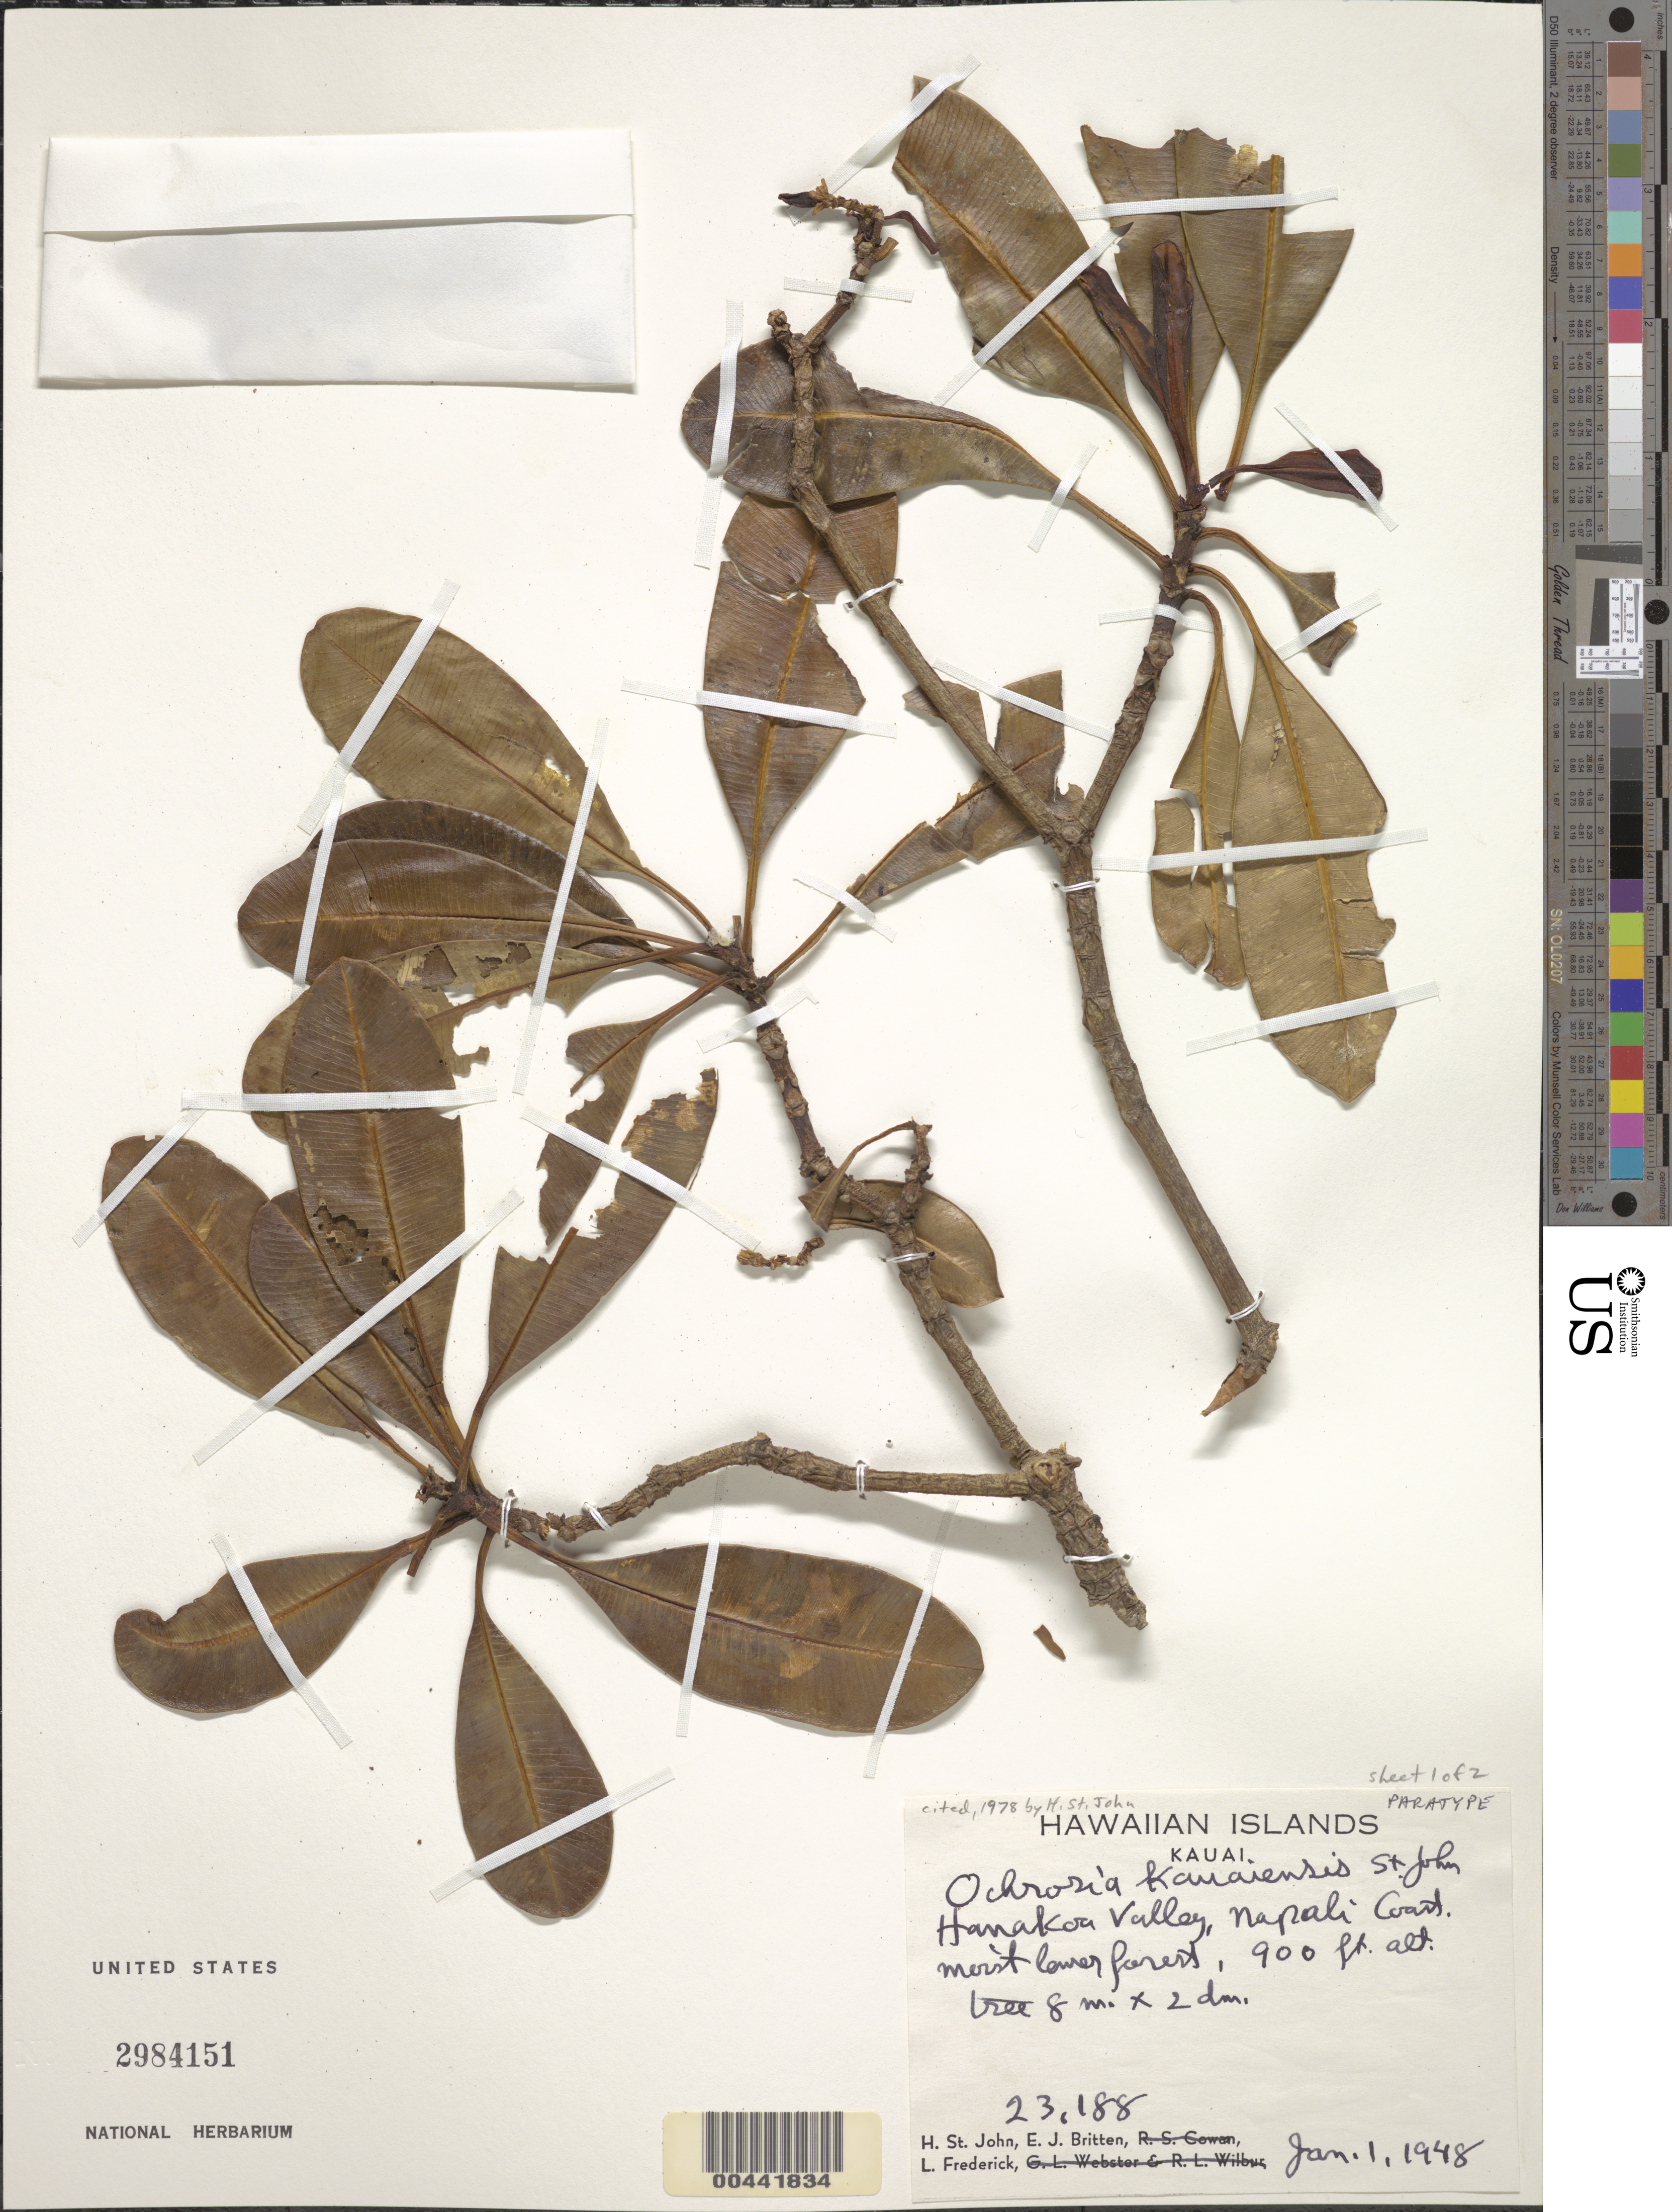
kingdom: Plantae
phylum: Tracheophyta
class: Magnoliopsida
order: Gentianales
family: Apocynaceae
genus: Ochrosia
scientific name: Ochrosia kauaiensis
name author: H. St. John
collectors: H. St. John, E. Britten & L. Frederick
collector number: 23188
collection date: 1948-01-01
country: United States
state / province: Hawaii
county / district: Kauai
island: Kaua'i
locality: Hawaiian Islands. Kauai. Hanakoa Valley, Napali Coast.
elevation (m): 274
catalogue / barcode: US 2984151